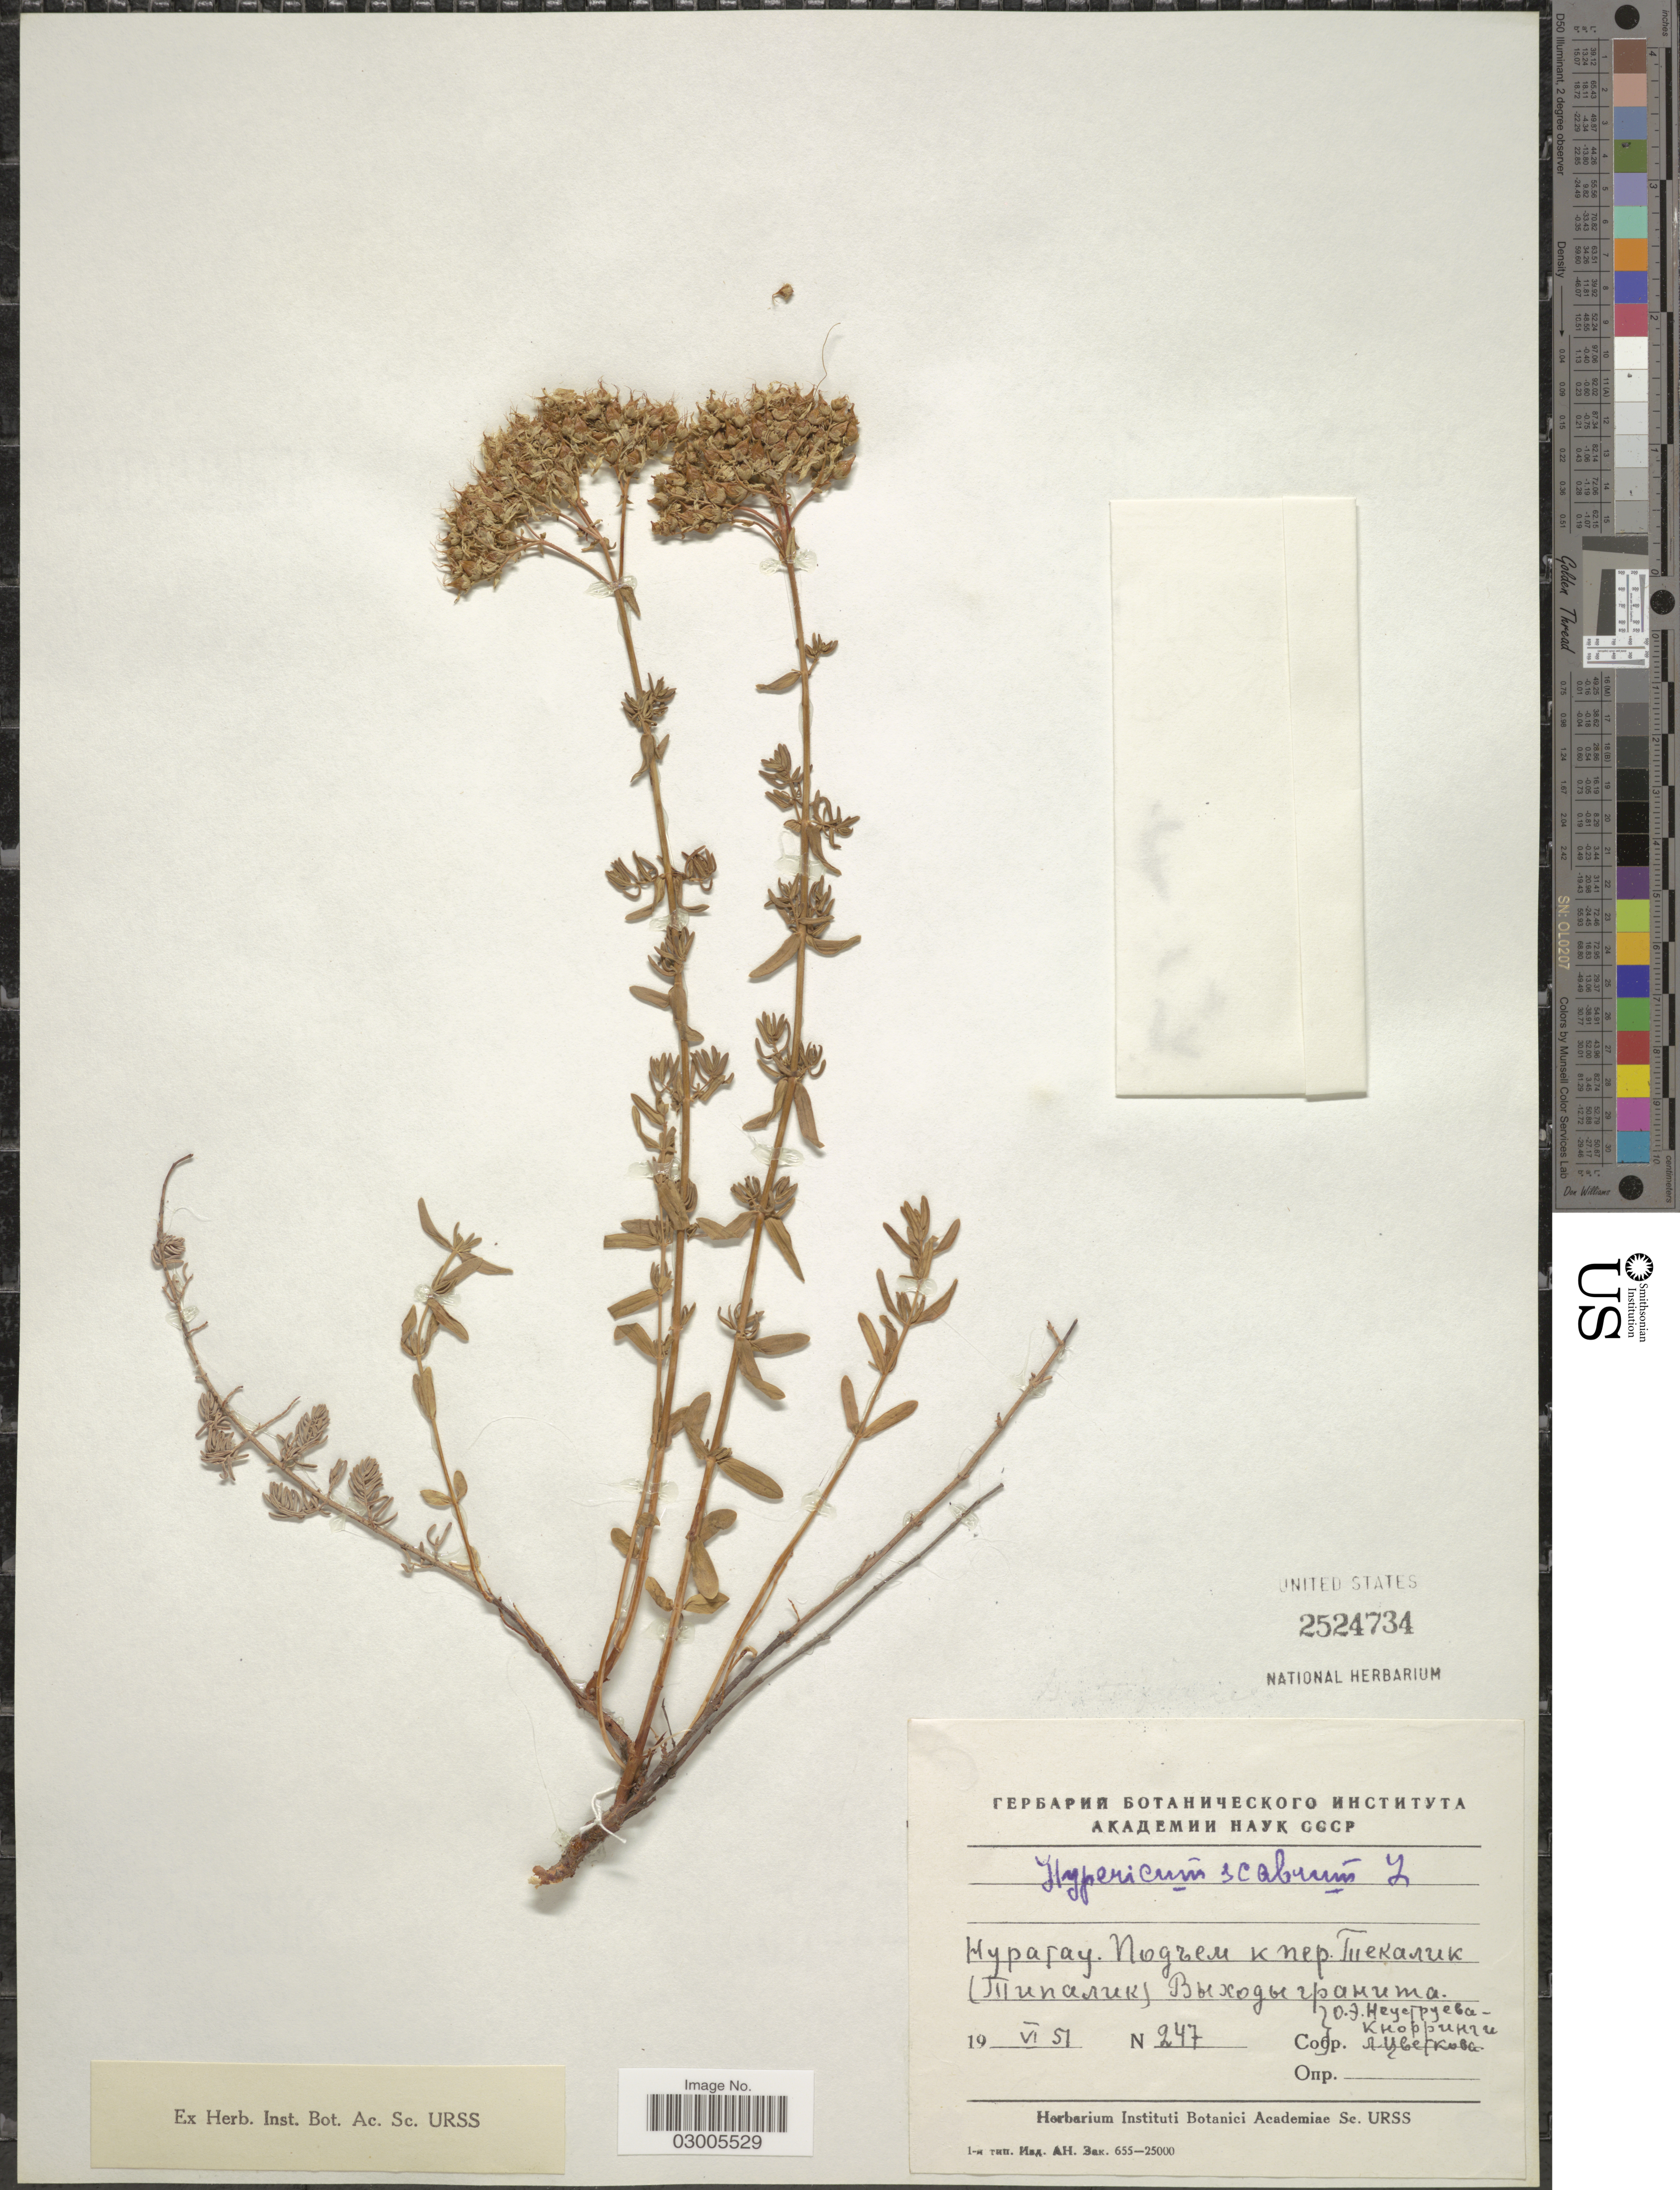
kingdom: Plantae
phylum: Tracheophyta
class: Magnoliopsida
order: Malpighiales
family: Hypericaceae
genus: Hypericum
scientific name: Hypericum scabrum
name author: L.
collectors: O. Neustroeva, Knorring & L. Tsvetkova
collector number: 247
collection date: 1951-06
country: Uzbekistan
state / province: Samarqand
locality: Tepalik.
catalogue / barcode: US 2524734